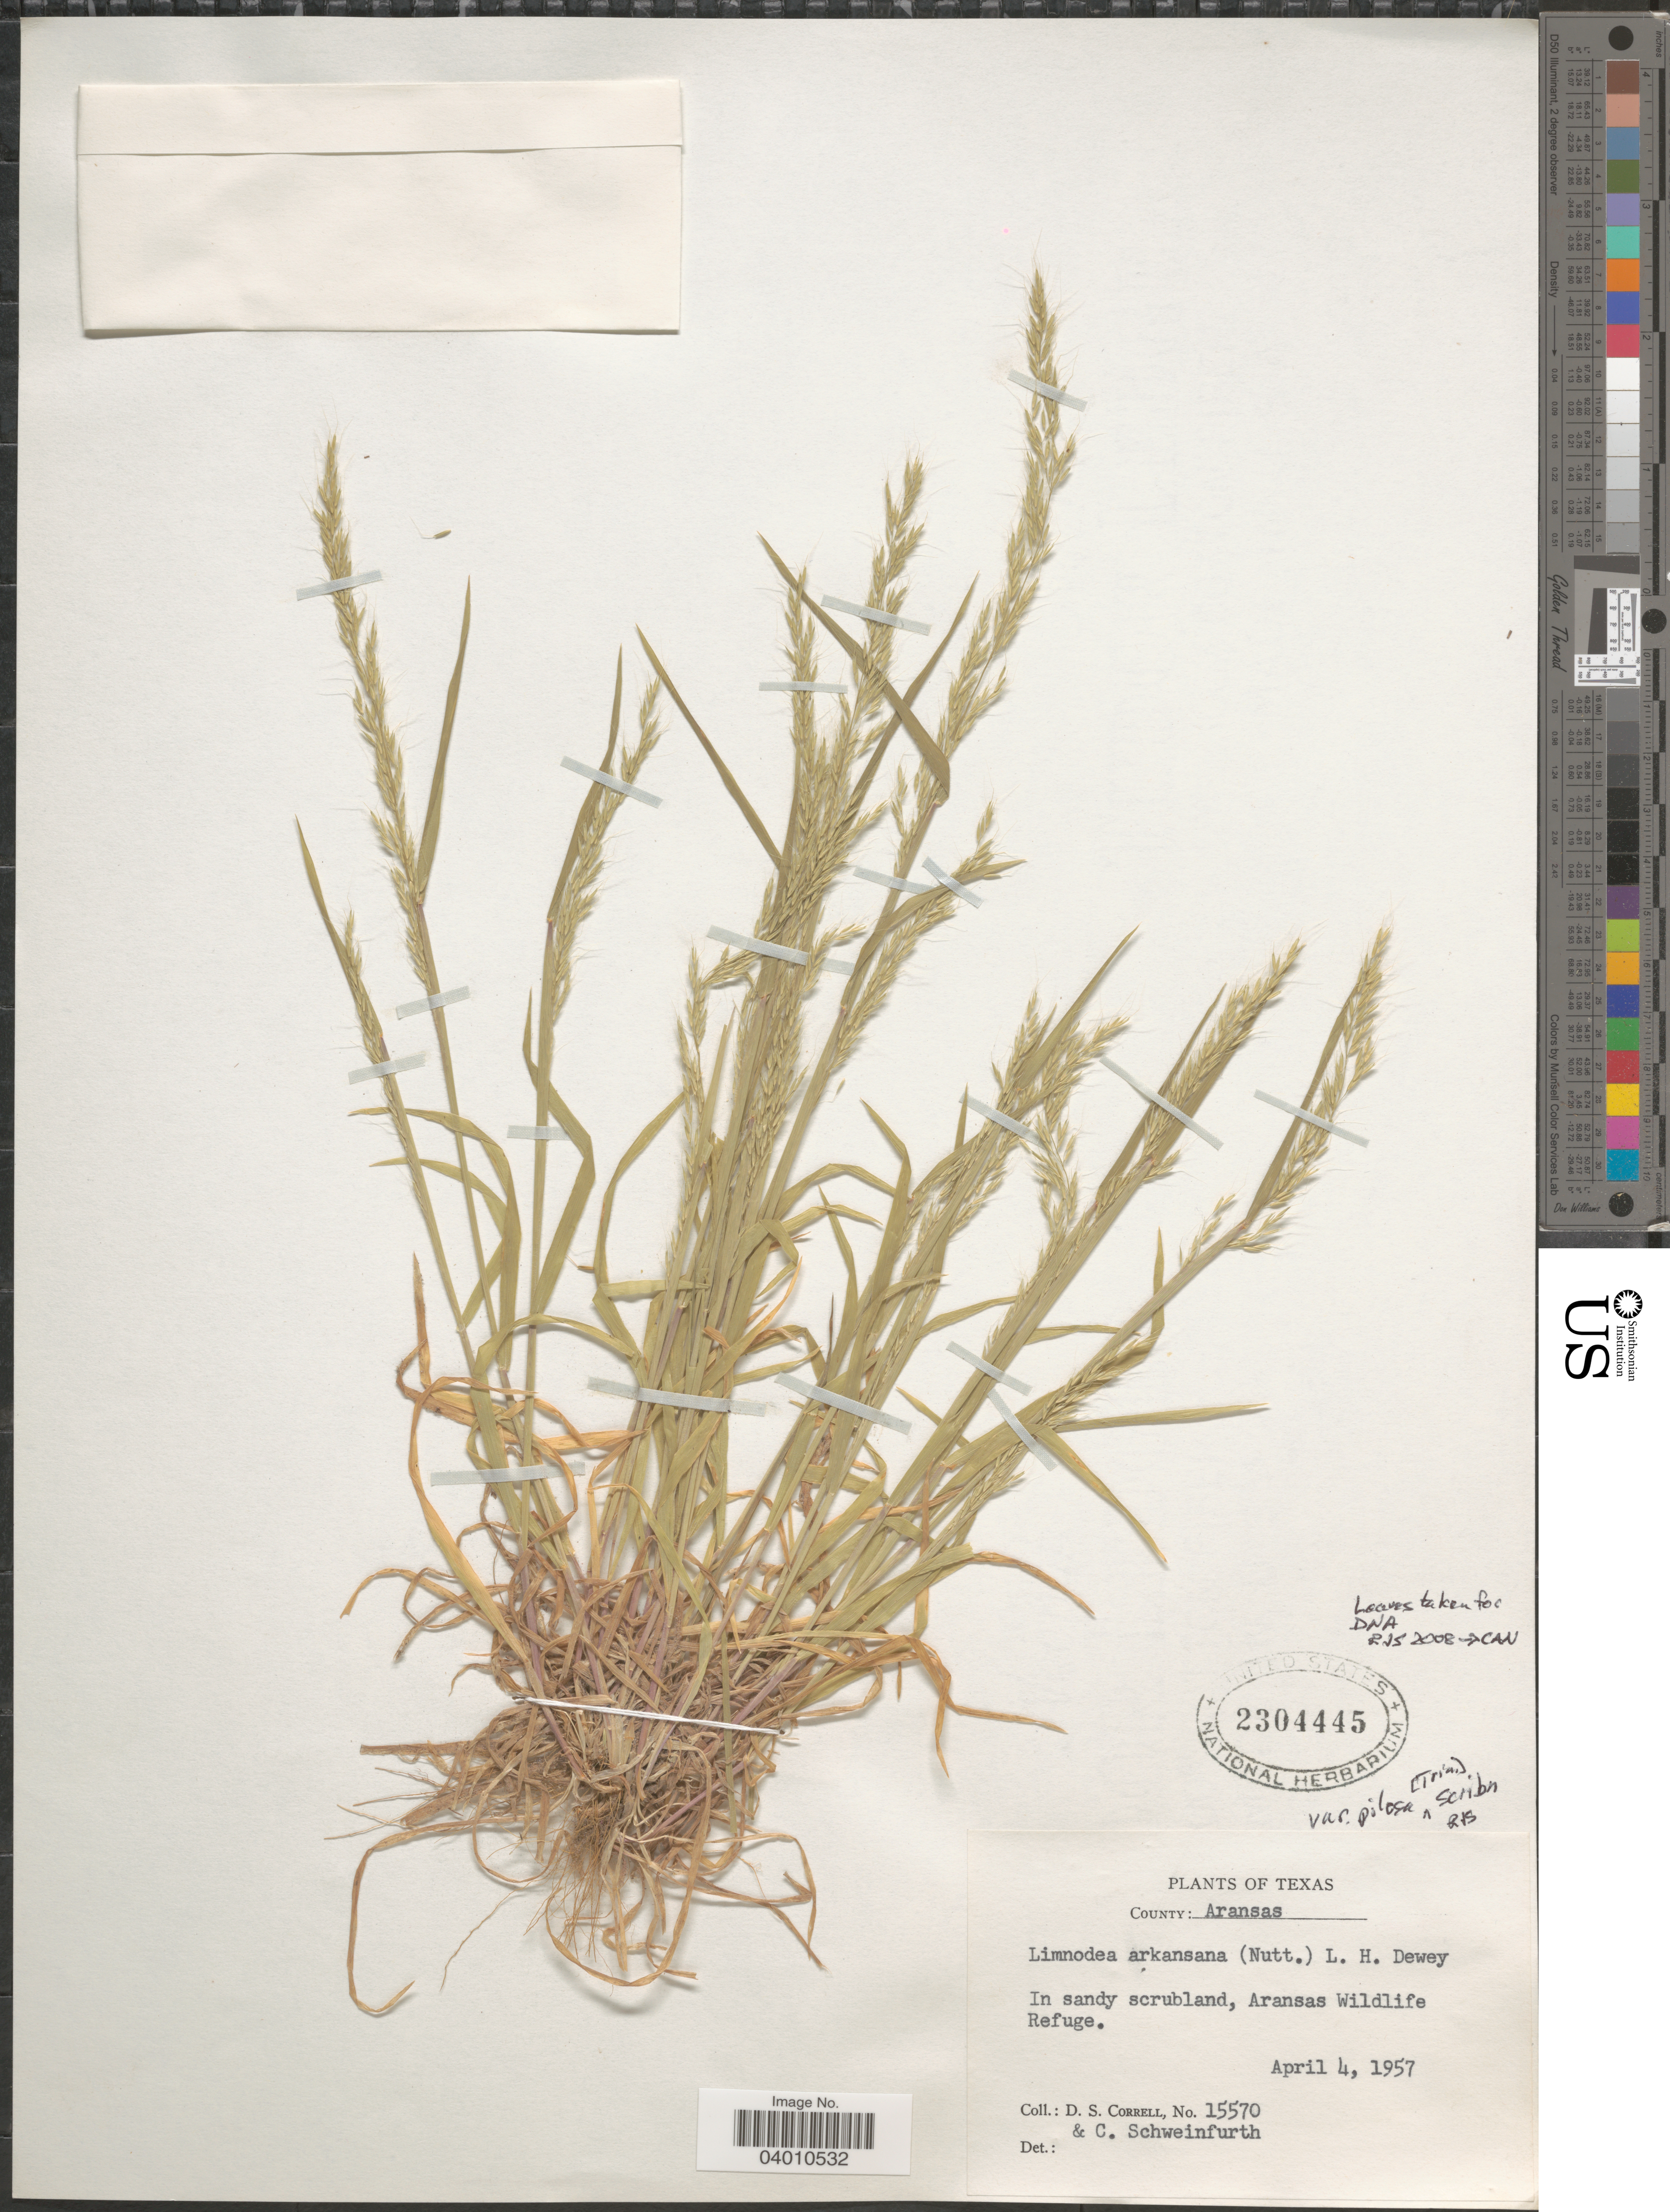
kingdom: Plantae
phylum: Tracheophyta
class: Liliopsida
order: Poales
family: Poaceae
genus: Limnodea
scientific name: Limnodea arkansana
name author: (Nutt.) L.H. Dewey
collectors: D. S. Correll & C. Schweinfurth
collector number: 15570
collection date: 1957-04-04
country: United States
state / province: Texas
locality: County: Aransas. In sandy scrubland, Aransas Wildlife Refuge.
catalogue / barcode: US 2304445